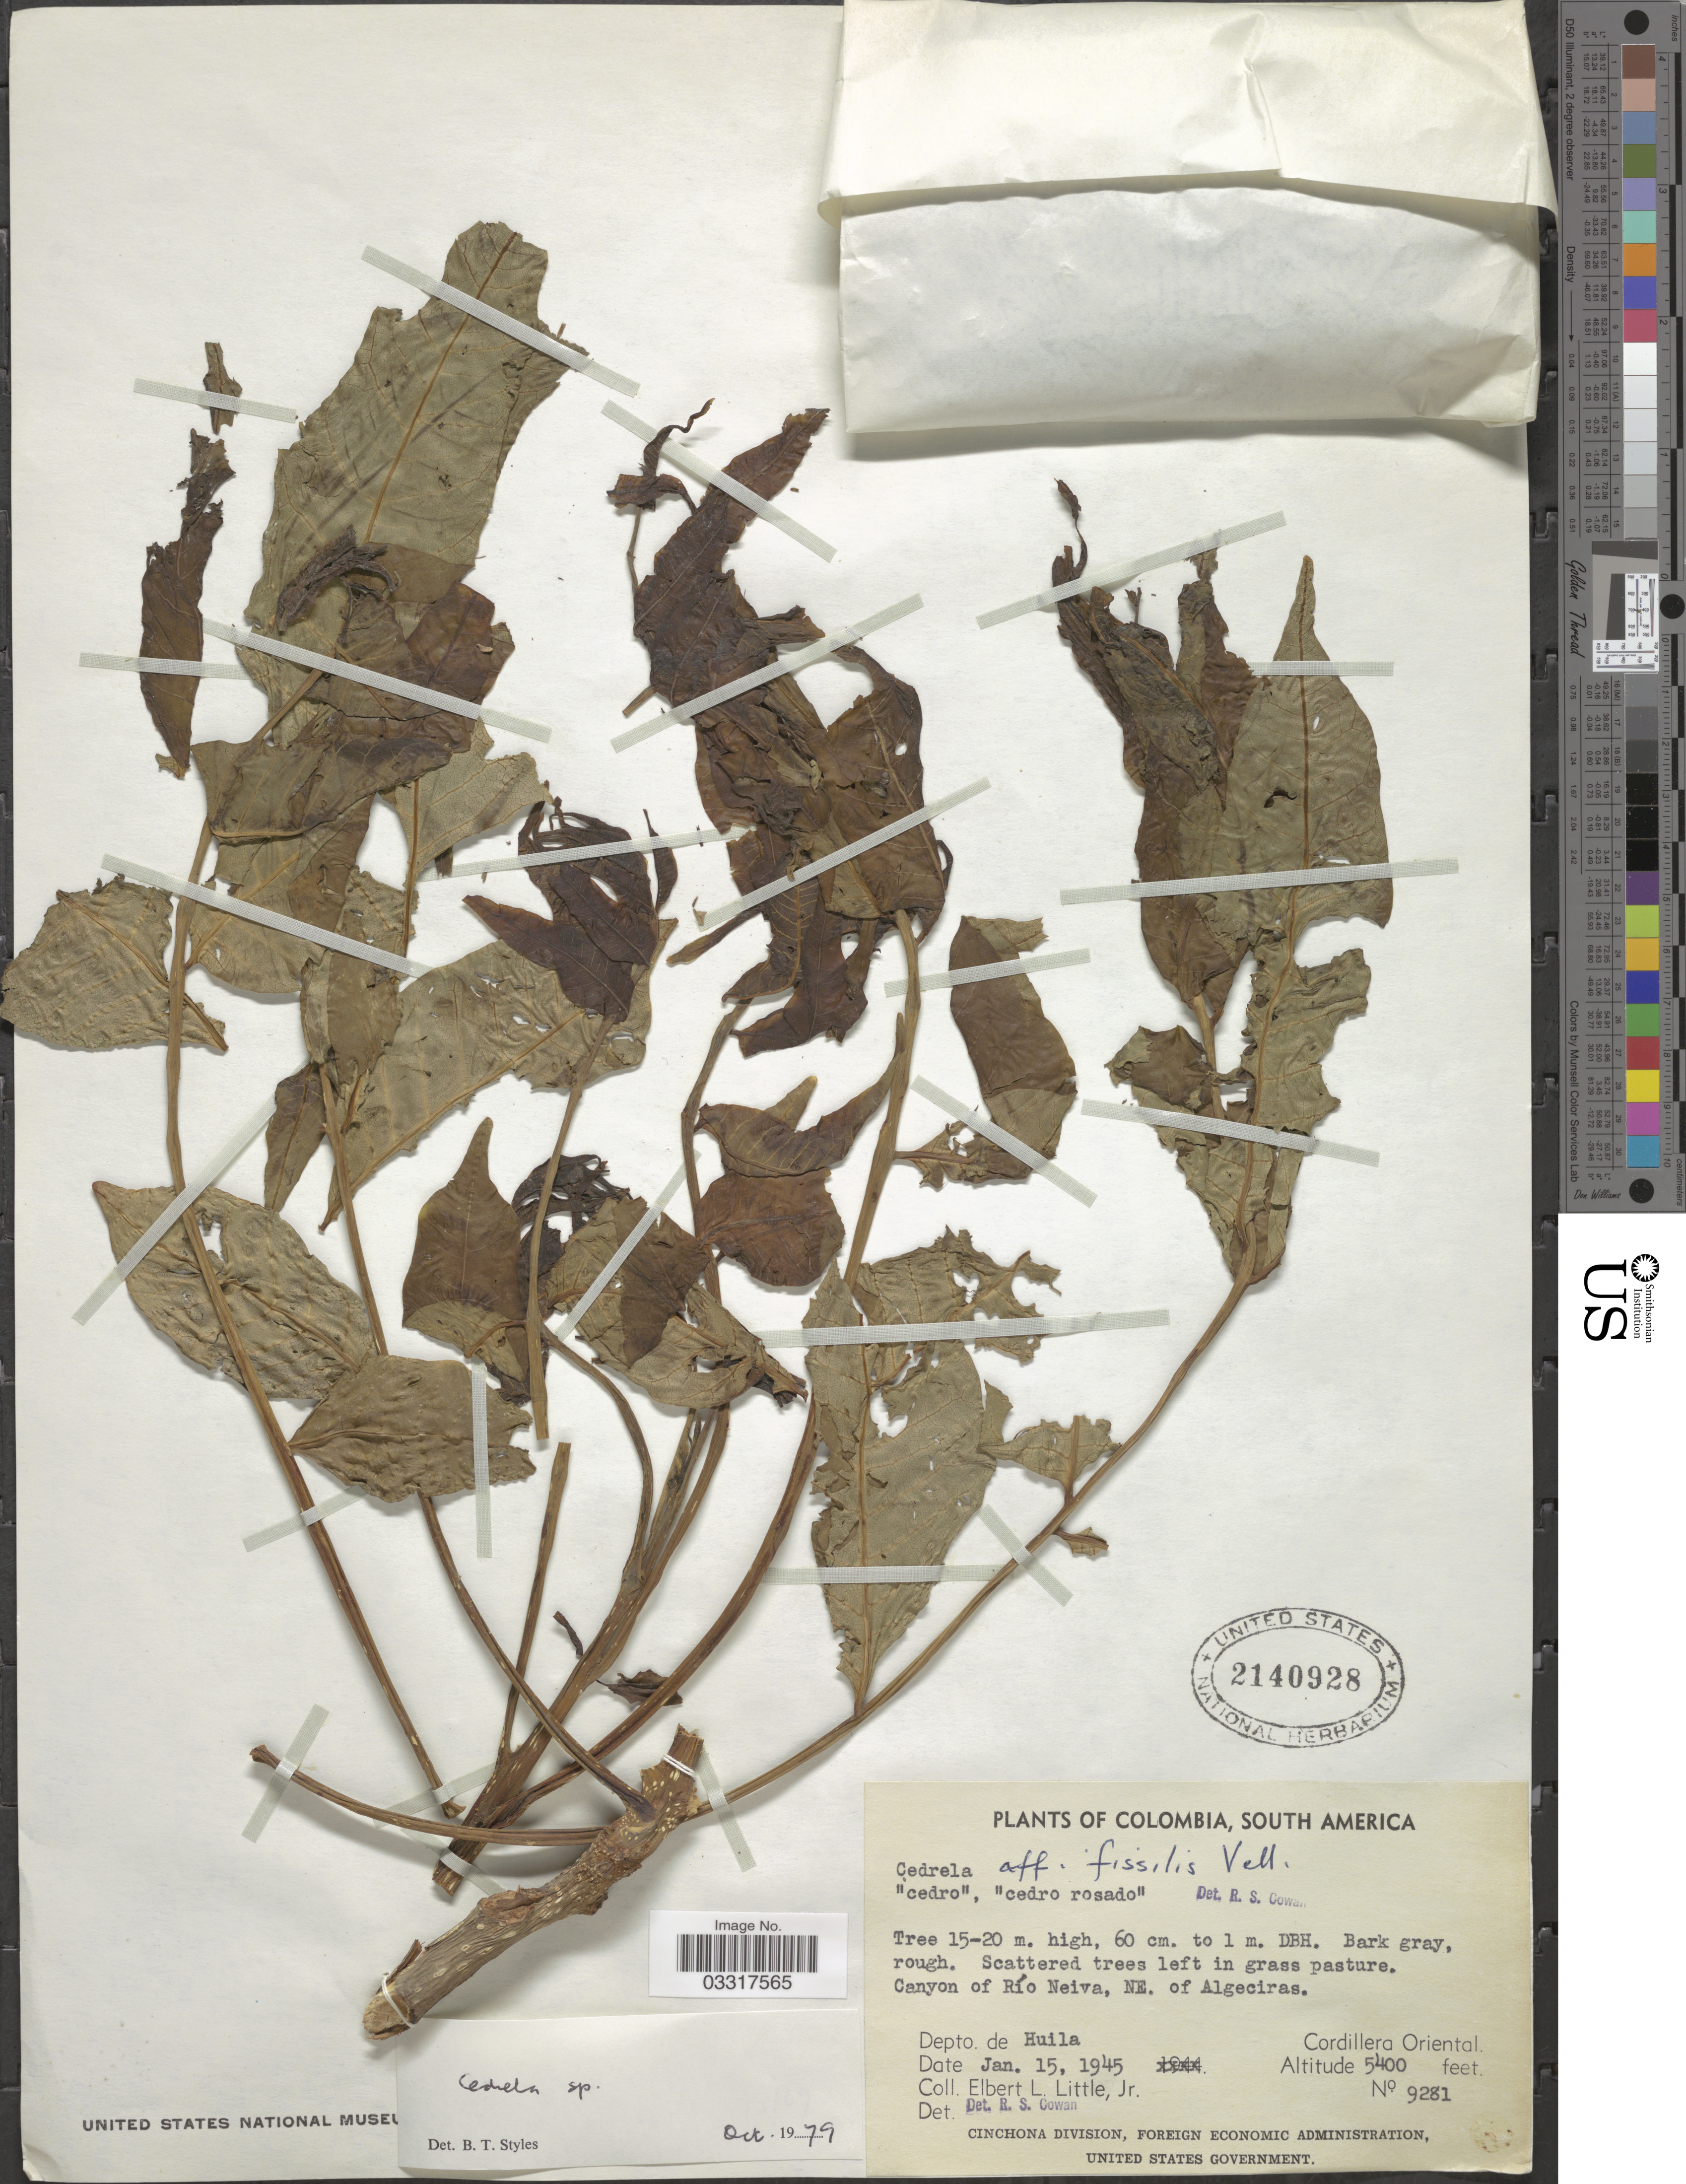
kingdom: Plantae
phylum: Tracheophyta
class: Magnoliopsida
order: Sapindales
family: Meliaceae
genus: Cedrela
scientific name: Cedrela sp.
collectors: E. L. Little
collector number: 9281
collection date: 1945-01-15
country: Colombia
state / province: Huila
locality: Canyon of Río Neiva, NE. of Algeciras. Depto. de Huila. Cordillera Central.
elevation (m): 1646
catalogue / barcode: US 2140928